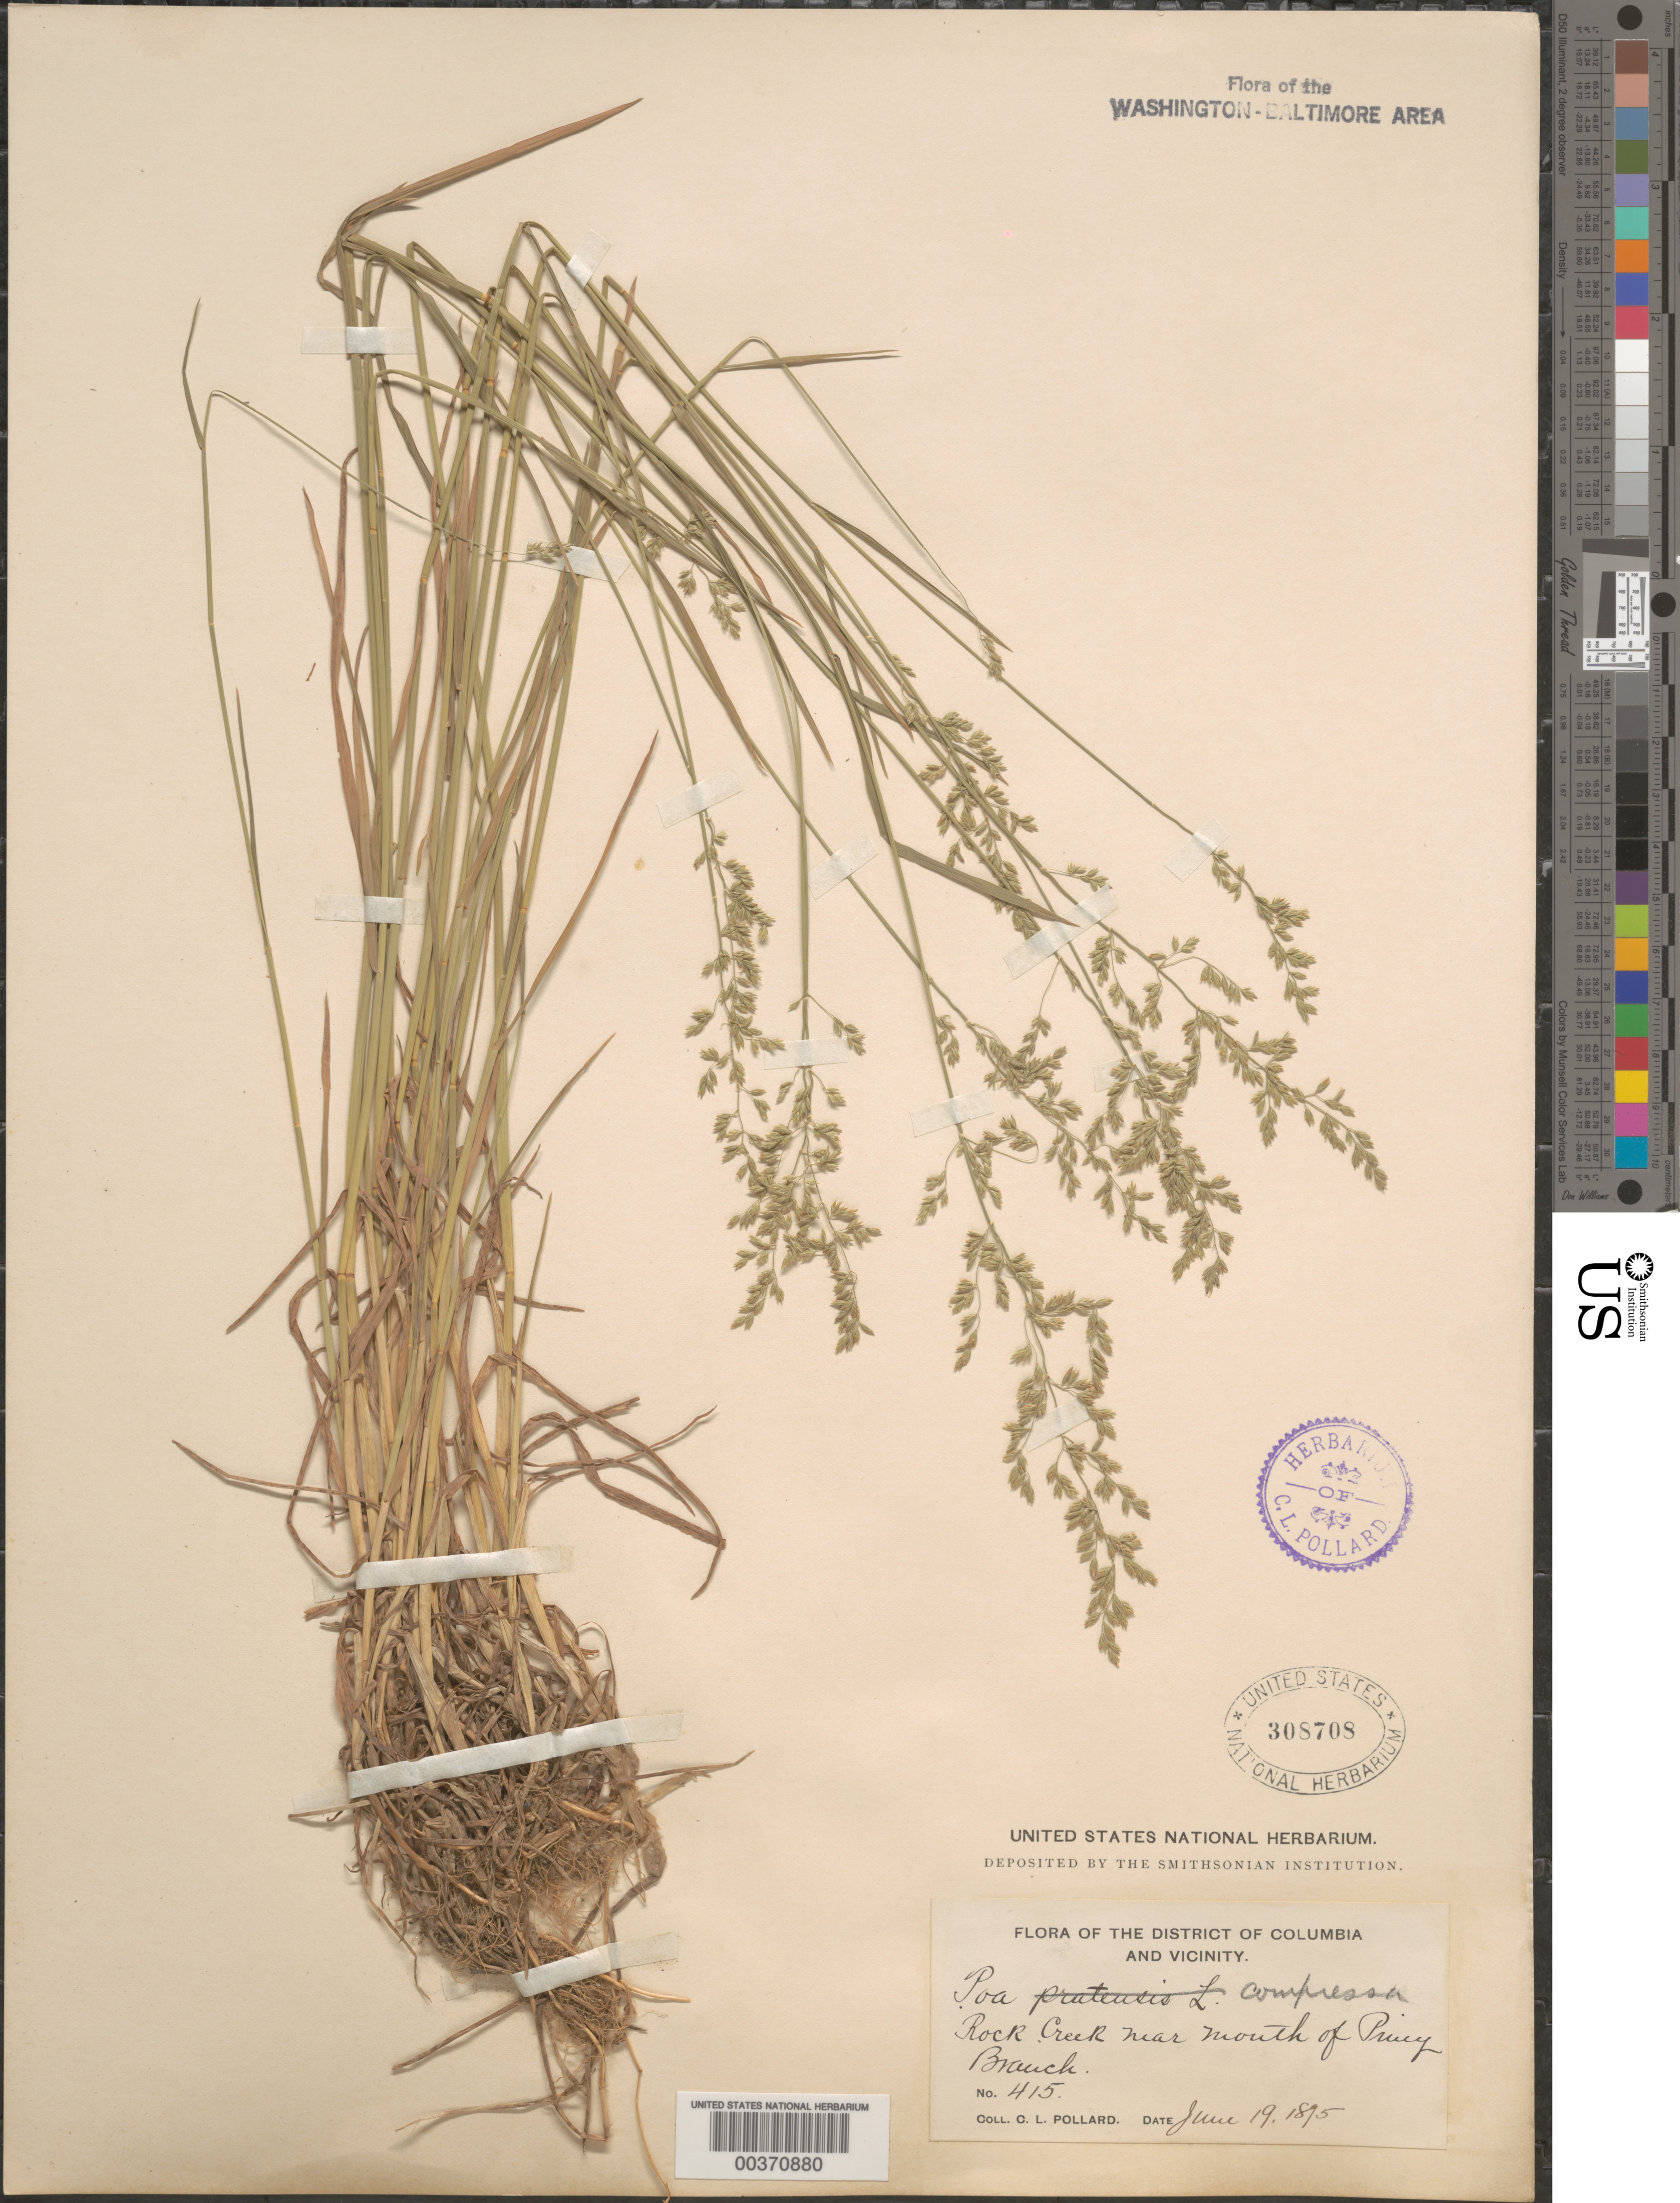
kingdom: Plantae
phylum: Tracheophyta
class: Liliopsida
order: Poales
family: Poaceae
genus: Poa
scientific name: Poa compressa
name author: L.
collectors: C. L. Pollard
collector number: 415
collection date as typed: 19 Jun 1895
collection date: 1895-06-19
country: United States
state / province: District of Columbia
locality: Rock Creek near mouth of Piney Branch Rock Creek Park and Vicinity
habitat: Mouth of creek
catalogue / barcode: US 308708